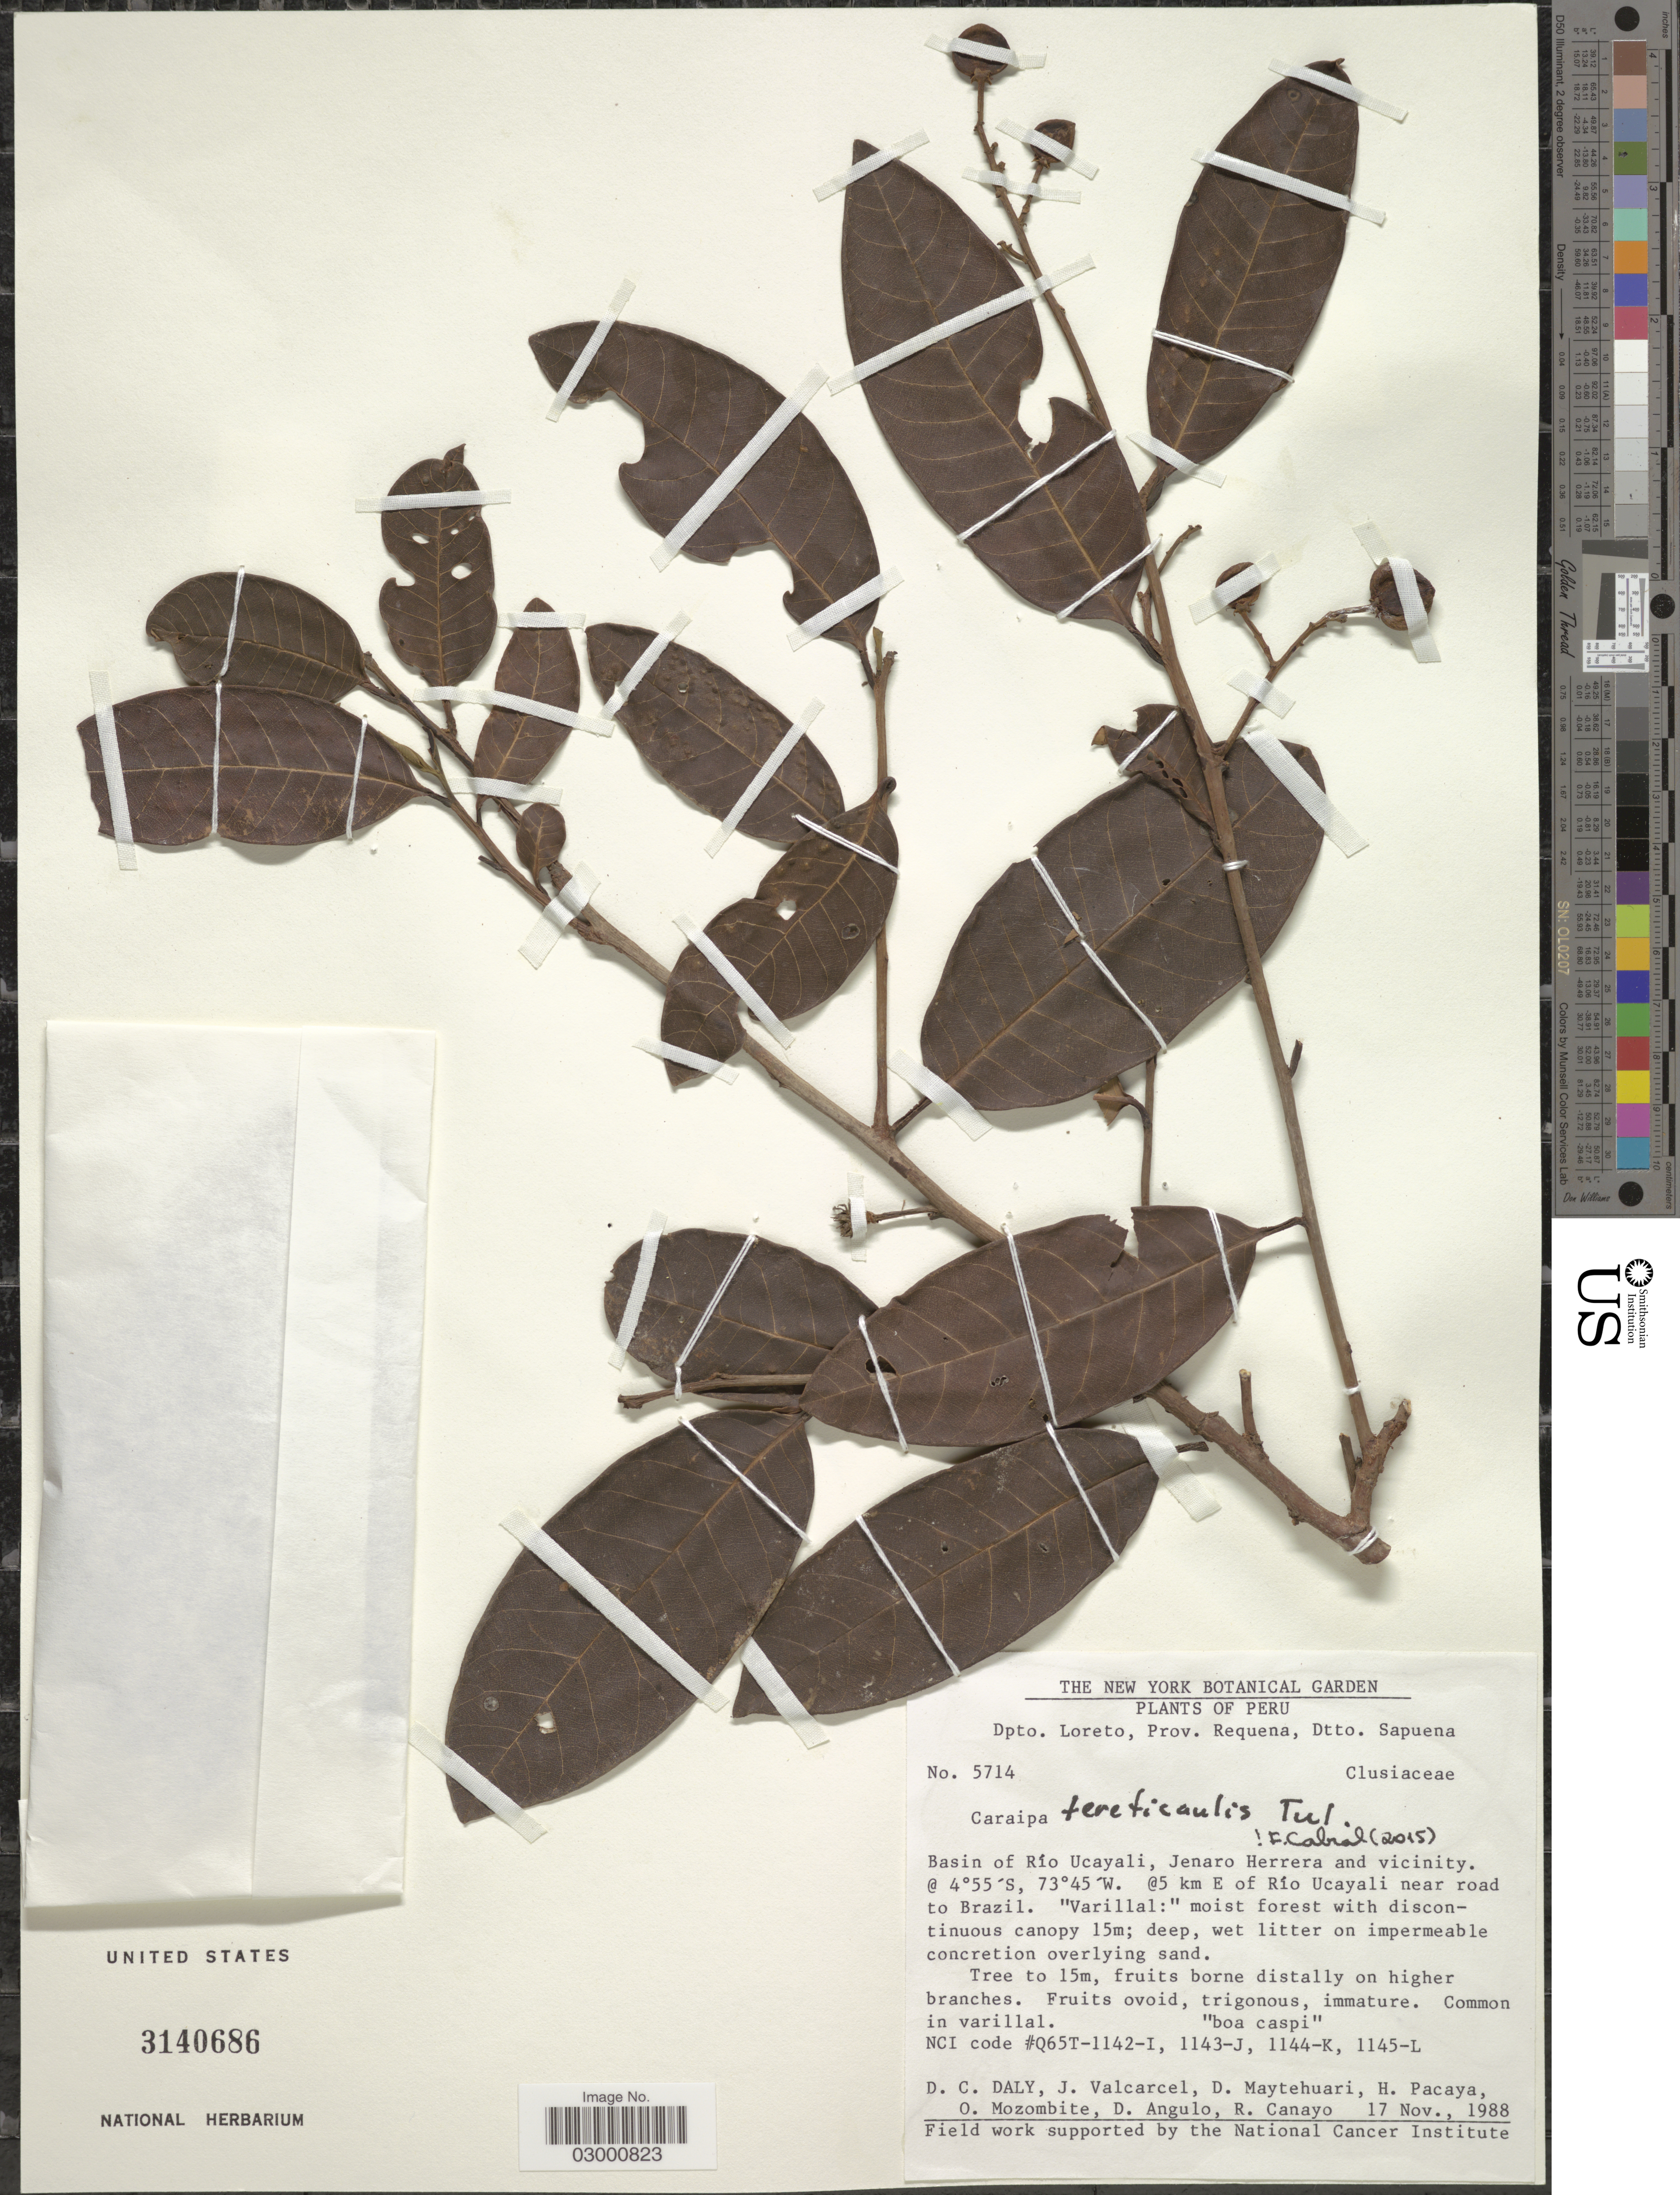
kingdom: Plantae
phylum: Tracheophyta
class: Magnoliopsida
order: Malpighiales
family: Calophyllaceae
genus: Caraipa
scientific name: Caraipa tereticaulis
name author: Tul.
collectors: D. C. Daly, J. Valcarcel, D. Maytehuari, H. Pacaya & et al.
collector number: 5714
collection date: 1988-11-17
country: Peru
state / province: Loreto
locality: Dpto. Loreto, Prov. Requena, Dtto. Sapuena. Basin of Río Ucayali, Jenaro Herrera and vicinity. @5 km E of Río Ucayali near road to Brazil.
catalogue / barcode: US 3140686